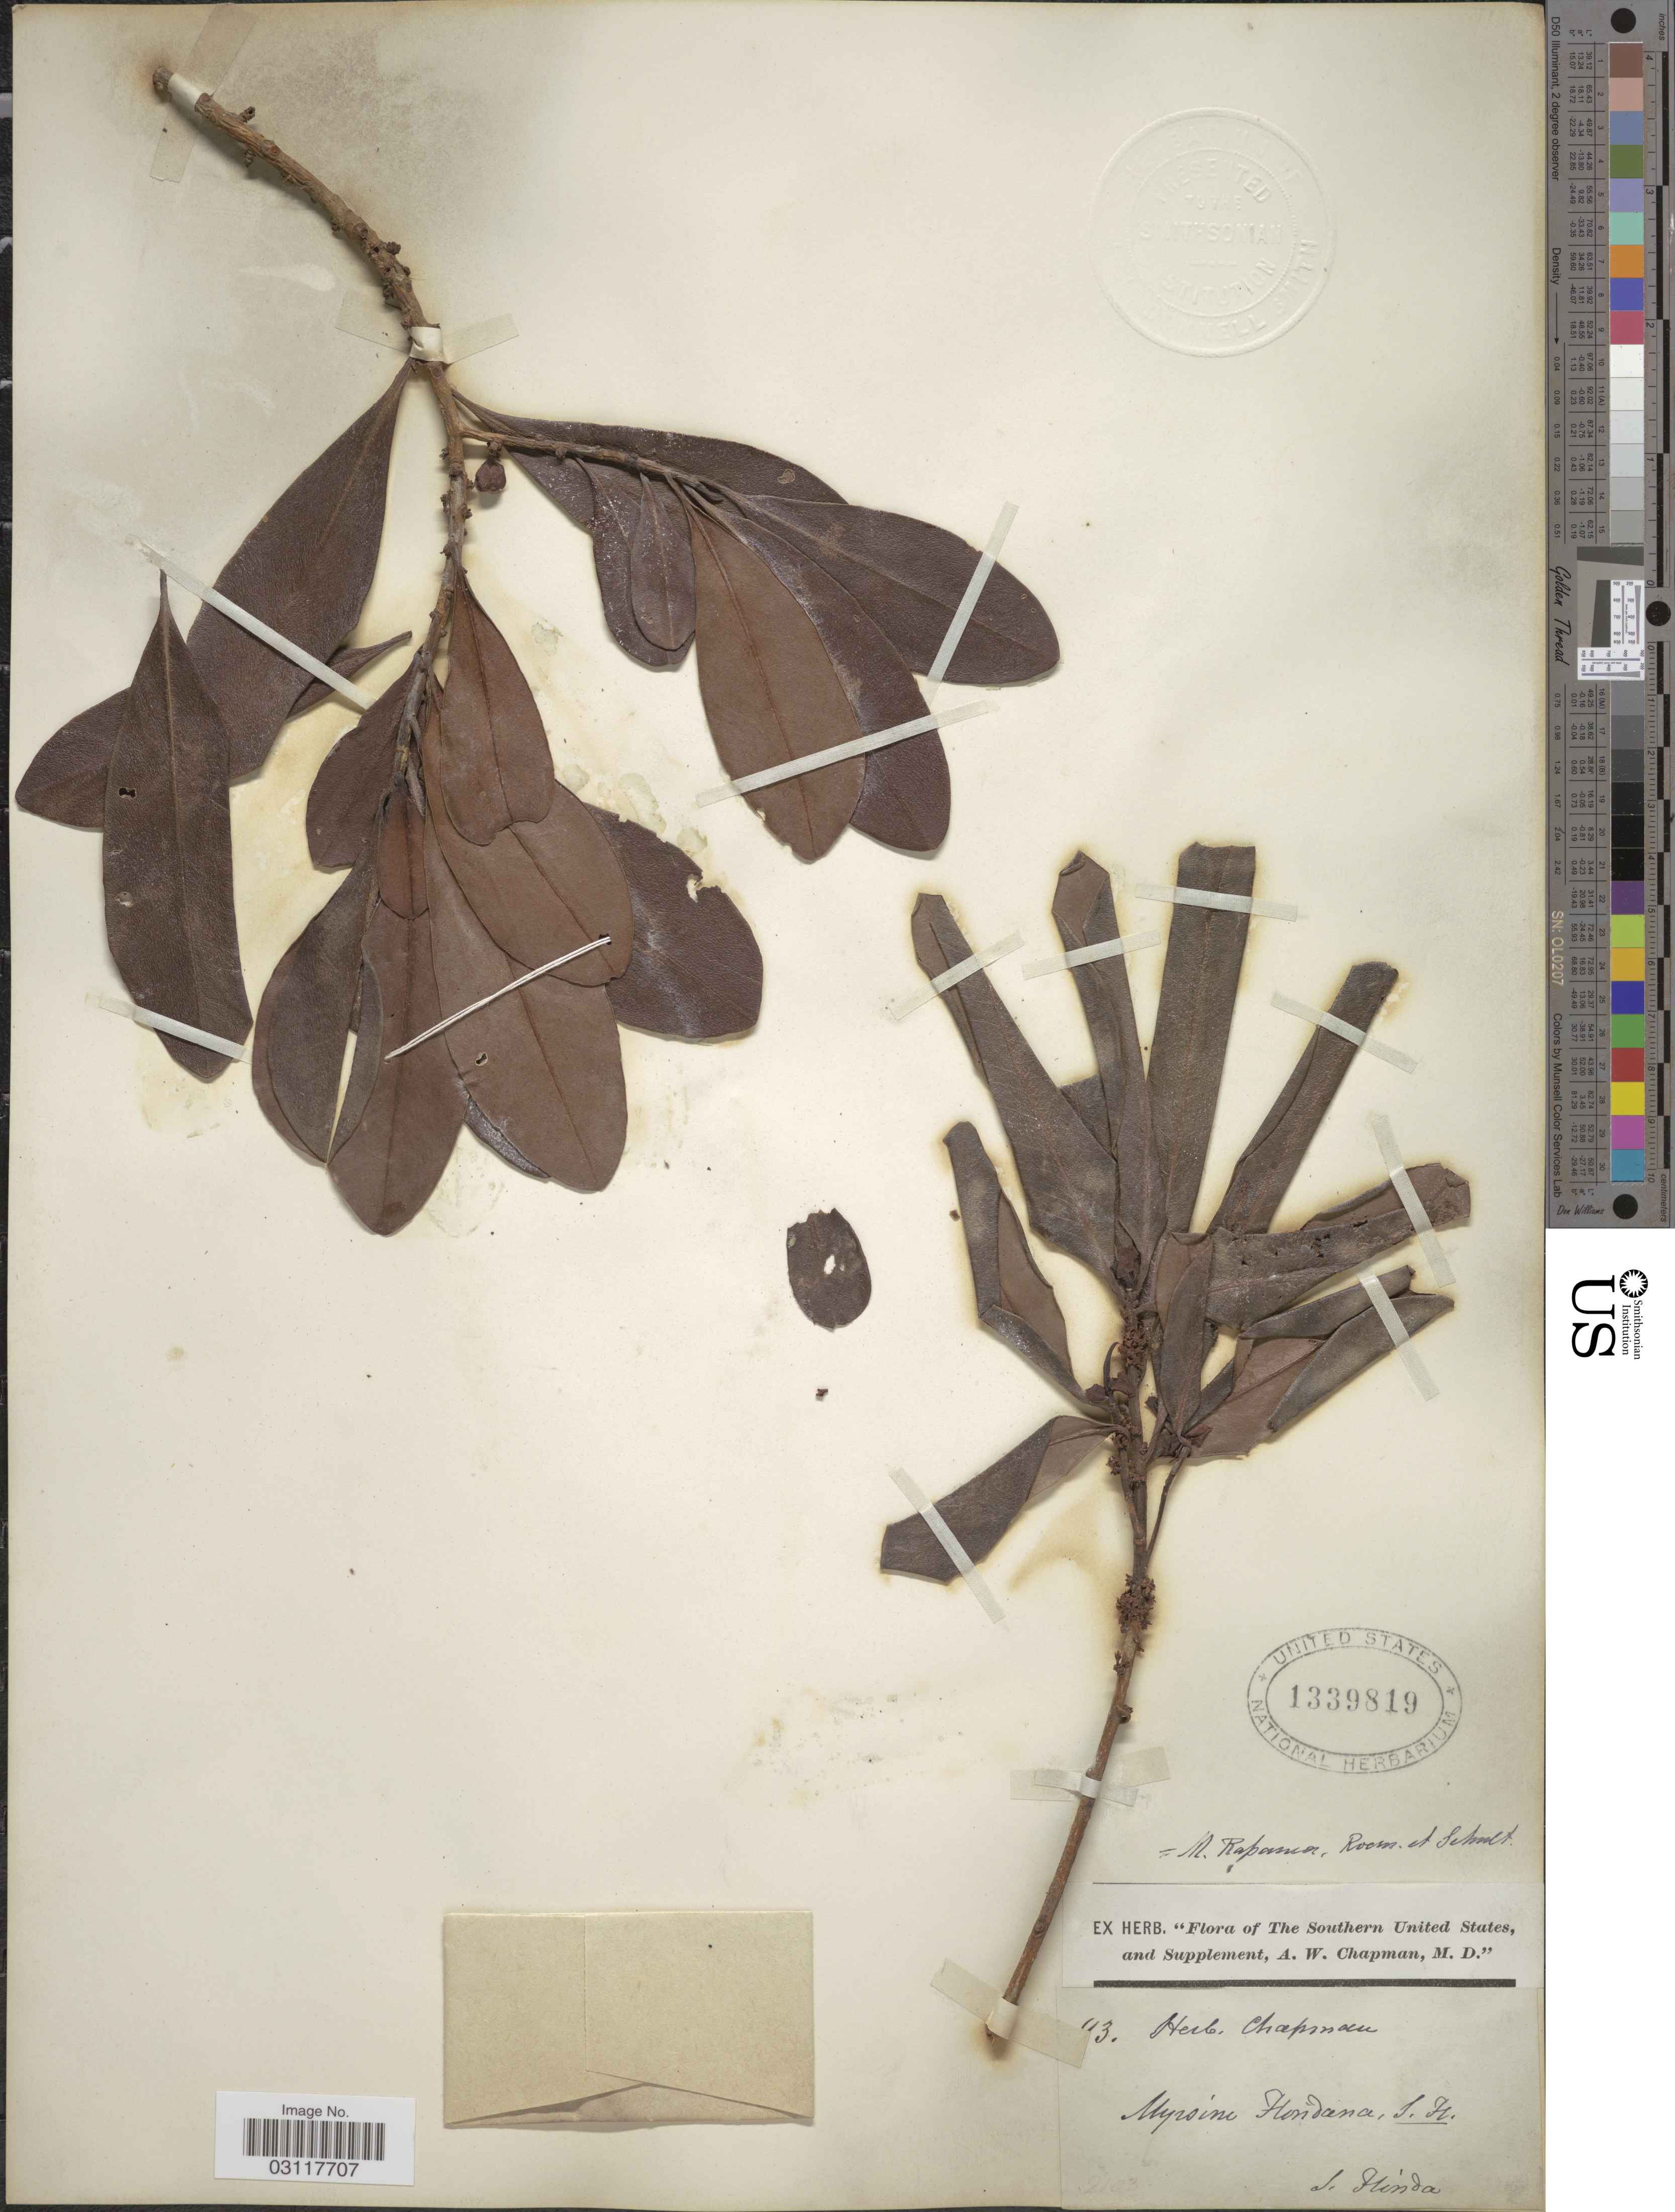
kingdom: Plantae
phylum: Tracheophyta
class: Magnoliopsida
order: Ericales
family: Primulaceae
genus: Rapanea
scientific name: Rapanea guianensis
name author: Aubl.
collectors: ex herb. A.W. Chapman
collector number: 43*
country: United States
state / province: Florida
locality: The Southern United States, S. Florida.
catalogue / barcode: US 1339819